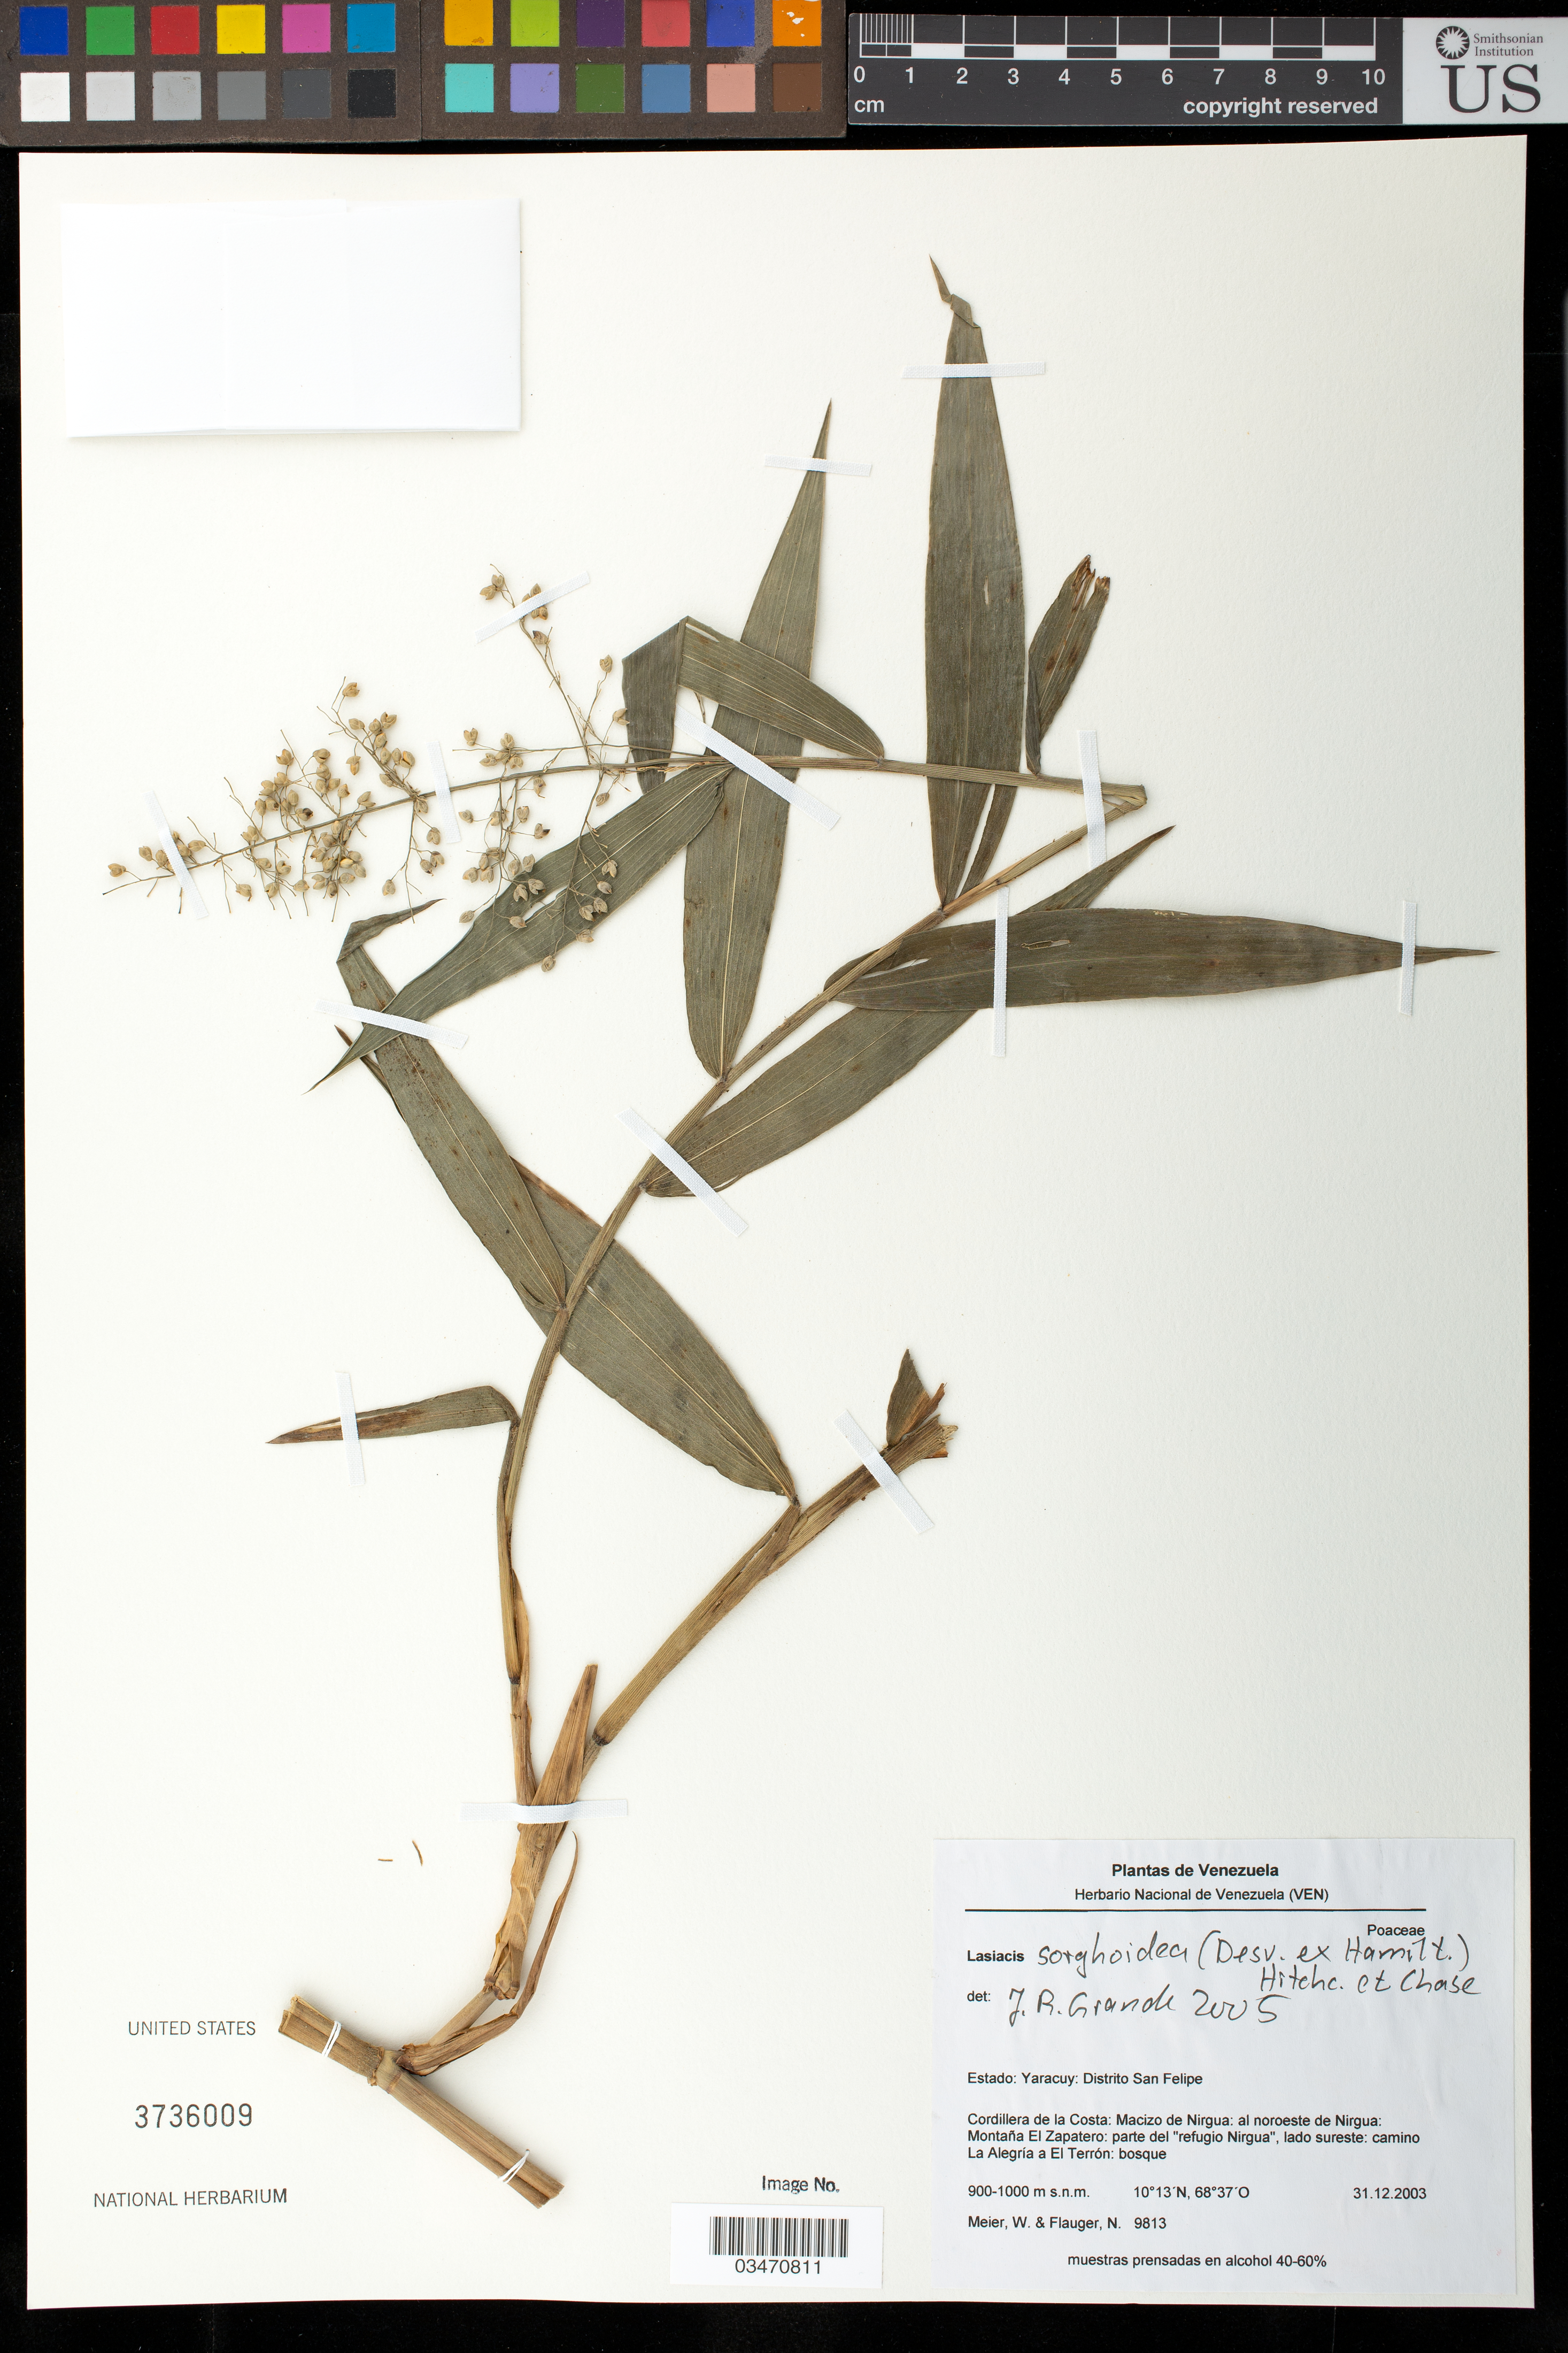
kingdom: Plantae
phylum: Tracheophyta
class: Liliopsida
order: Poales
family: Poaceae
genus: Lasiacis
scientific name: Lasiacis sorghoidea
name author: (Desv. ex Ham.) Hitchc. & Chase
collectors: W. Meier, O. Escorcha & N. Flauger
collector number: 9813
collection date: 2003-12-31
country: Venezuela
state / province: Yaracuy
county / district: San Felipe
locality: Distrito Nirgua. Cordillera de la Costa: Macizo de Nirgua: Montaña El Zapatero, La Alegría a El Terron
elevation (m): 900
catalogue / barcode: US 3736009